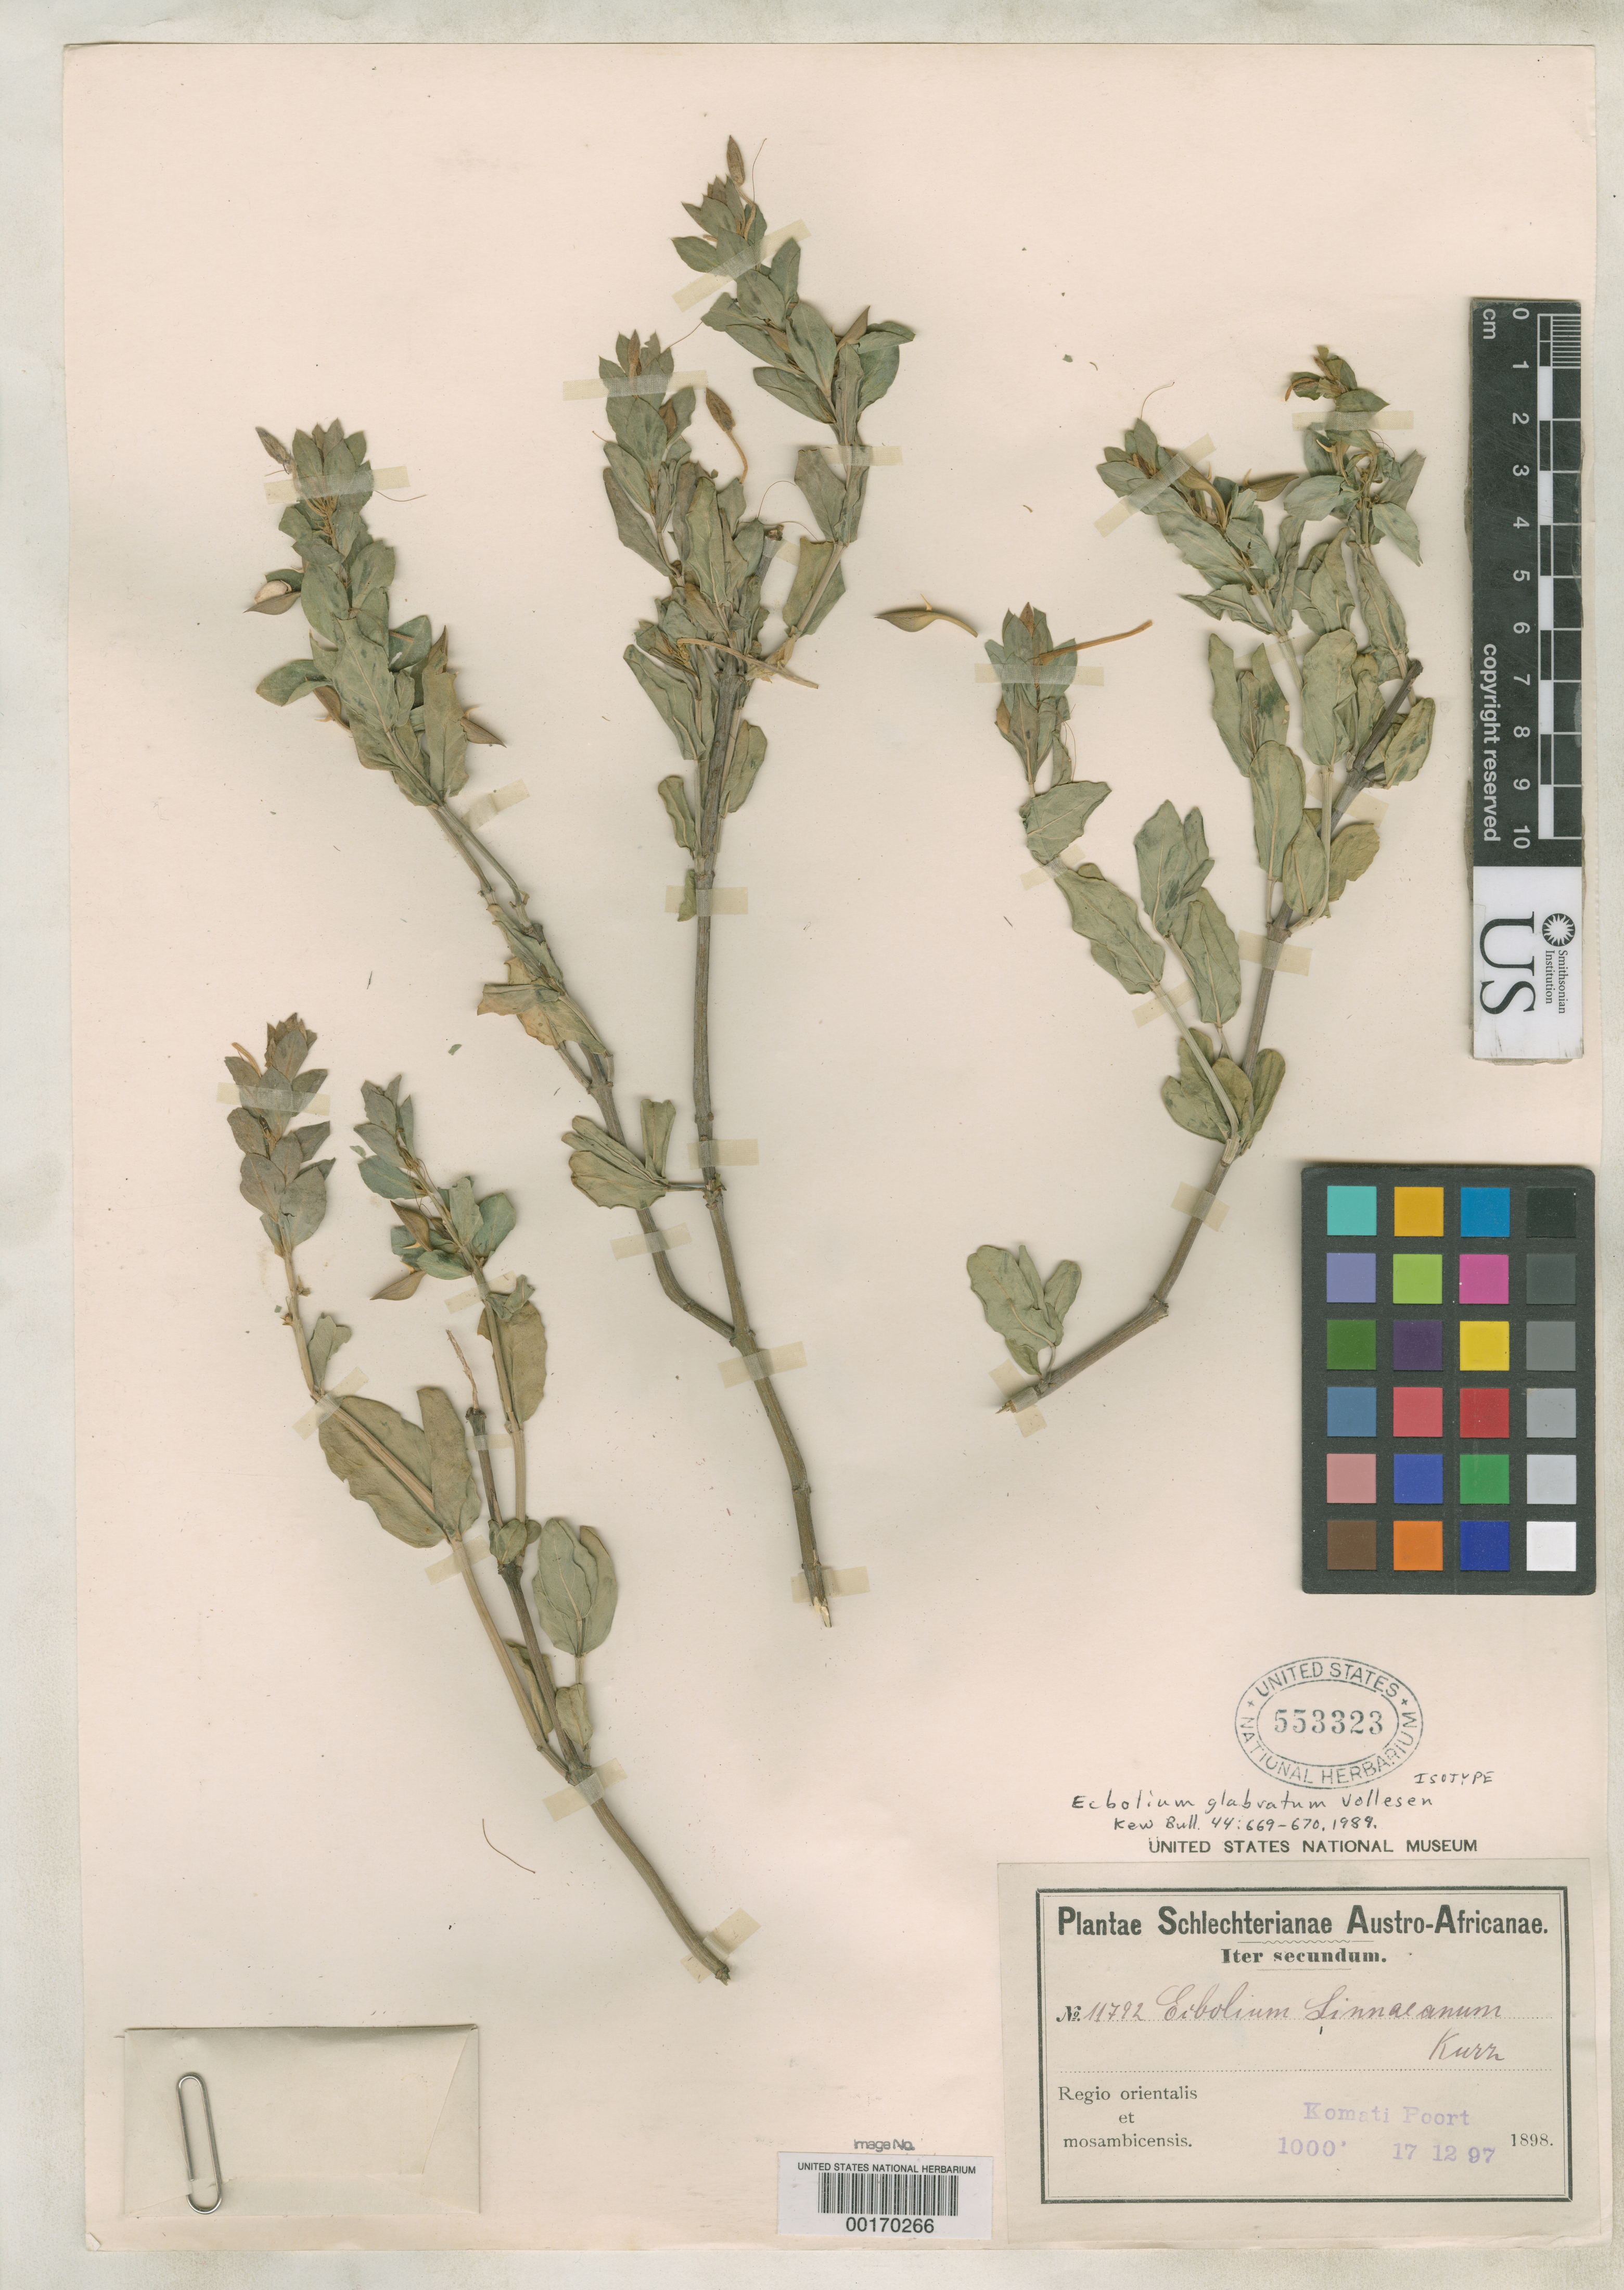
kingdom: Plantae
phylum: Tracheophyta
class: Magnoliopsida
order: Lamiales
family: Acanthaceae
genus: Ecbolium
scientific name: Ecbolium glabratum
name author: Vollesen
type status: Isotype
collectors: F. R. R. Schlechter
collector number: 11792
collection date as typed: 17 Dec 1897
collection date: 1897-12-17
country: South Africa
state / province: Mpumalanga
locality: Komatipoort. Transvaal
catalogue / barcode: US 553323